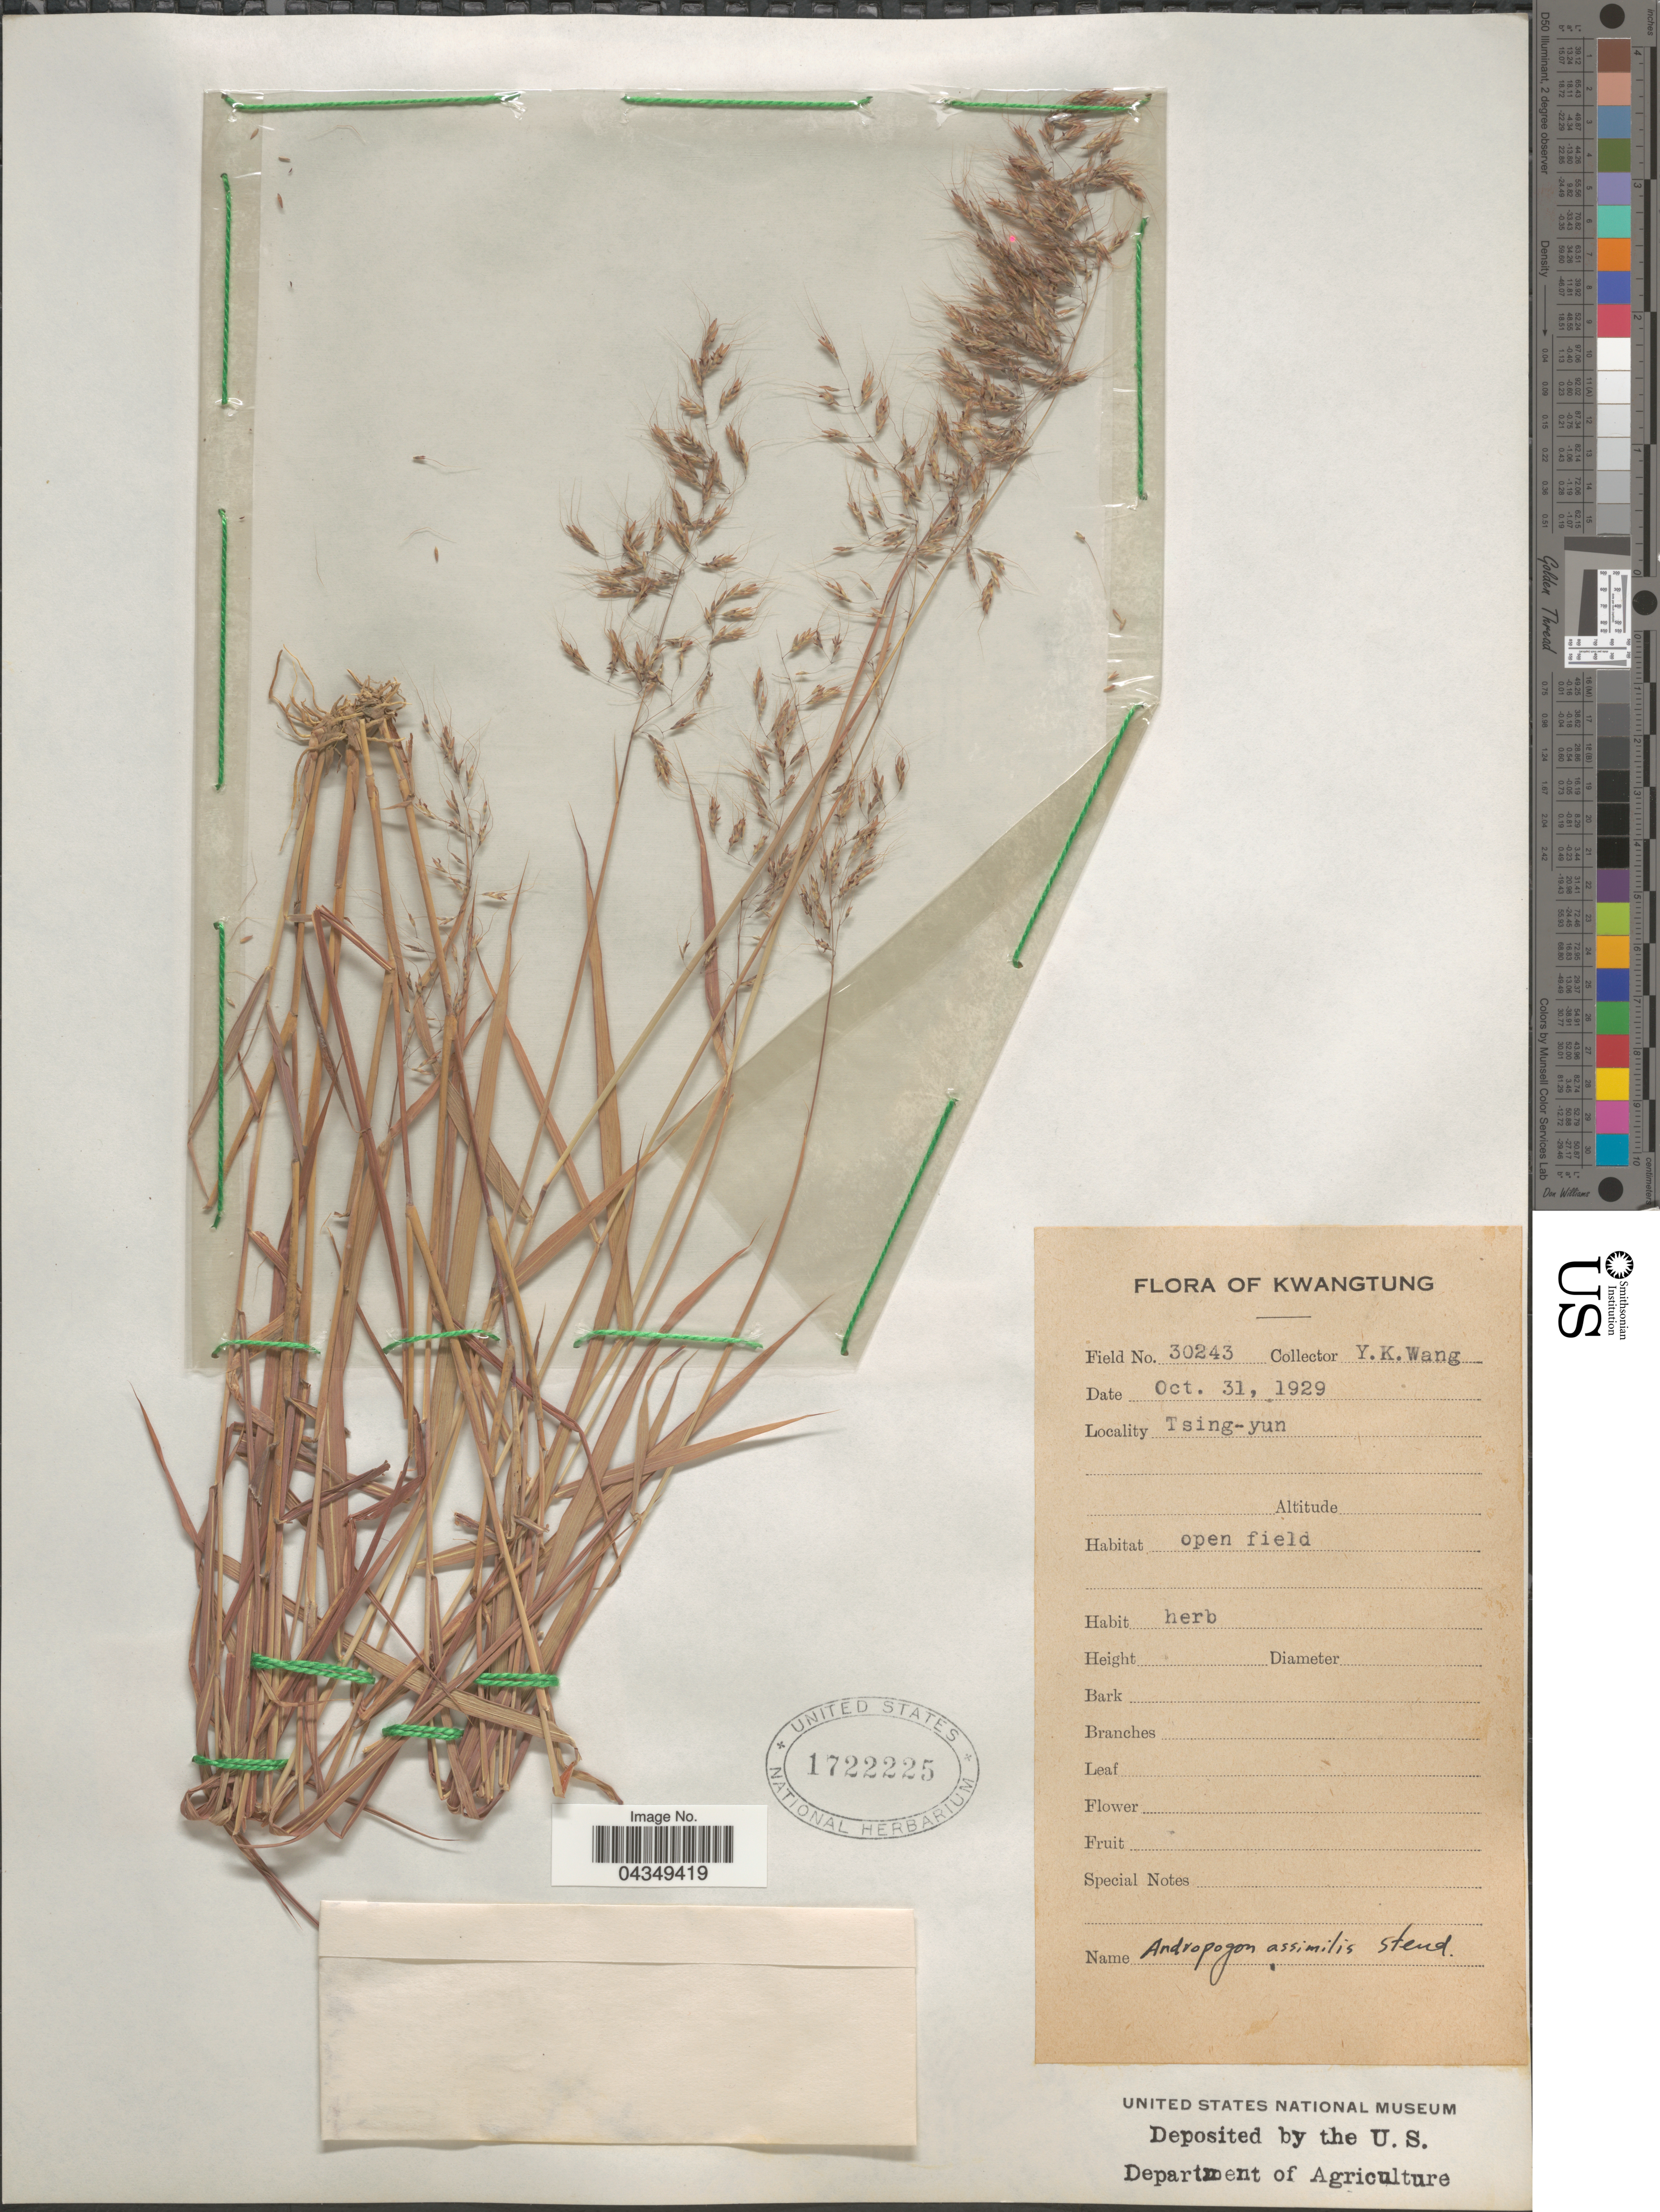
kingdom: Plantae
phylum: Tracheophyta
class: Liliopsida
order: Poales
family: Poaceae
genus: Capillipedium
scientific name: Capillipedium assimile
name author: (Steud.) A. Camus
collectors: Y. Wang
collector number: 30243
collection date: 1929-10-31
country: China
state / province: Guangdong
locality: Kwangtung. Tsing-yun.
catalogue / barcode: US 1722225